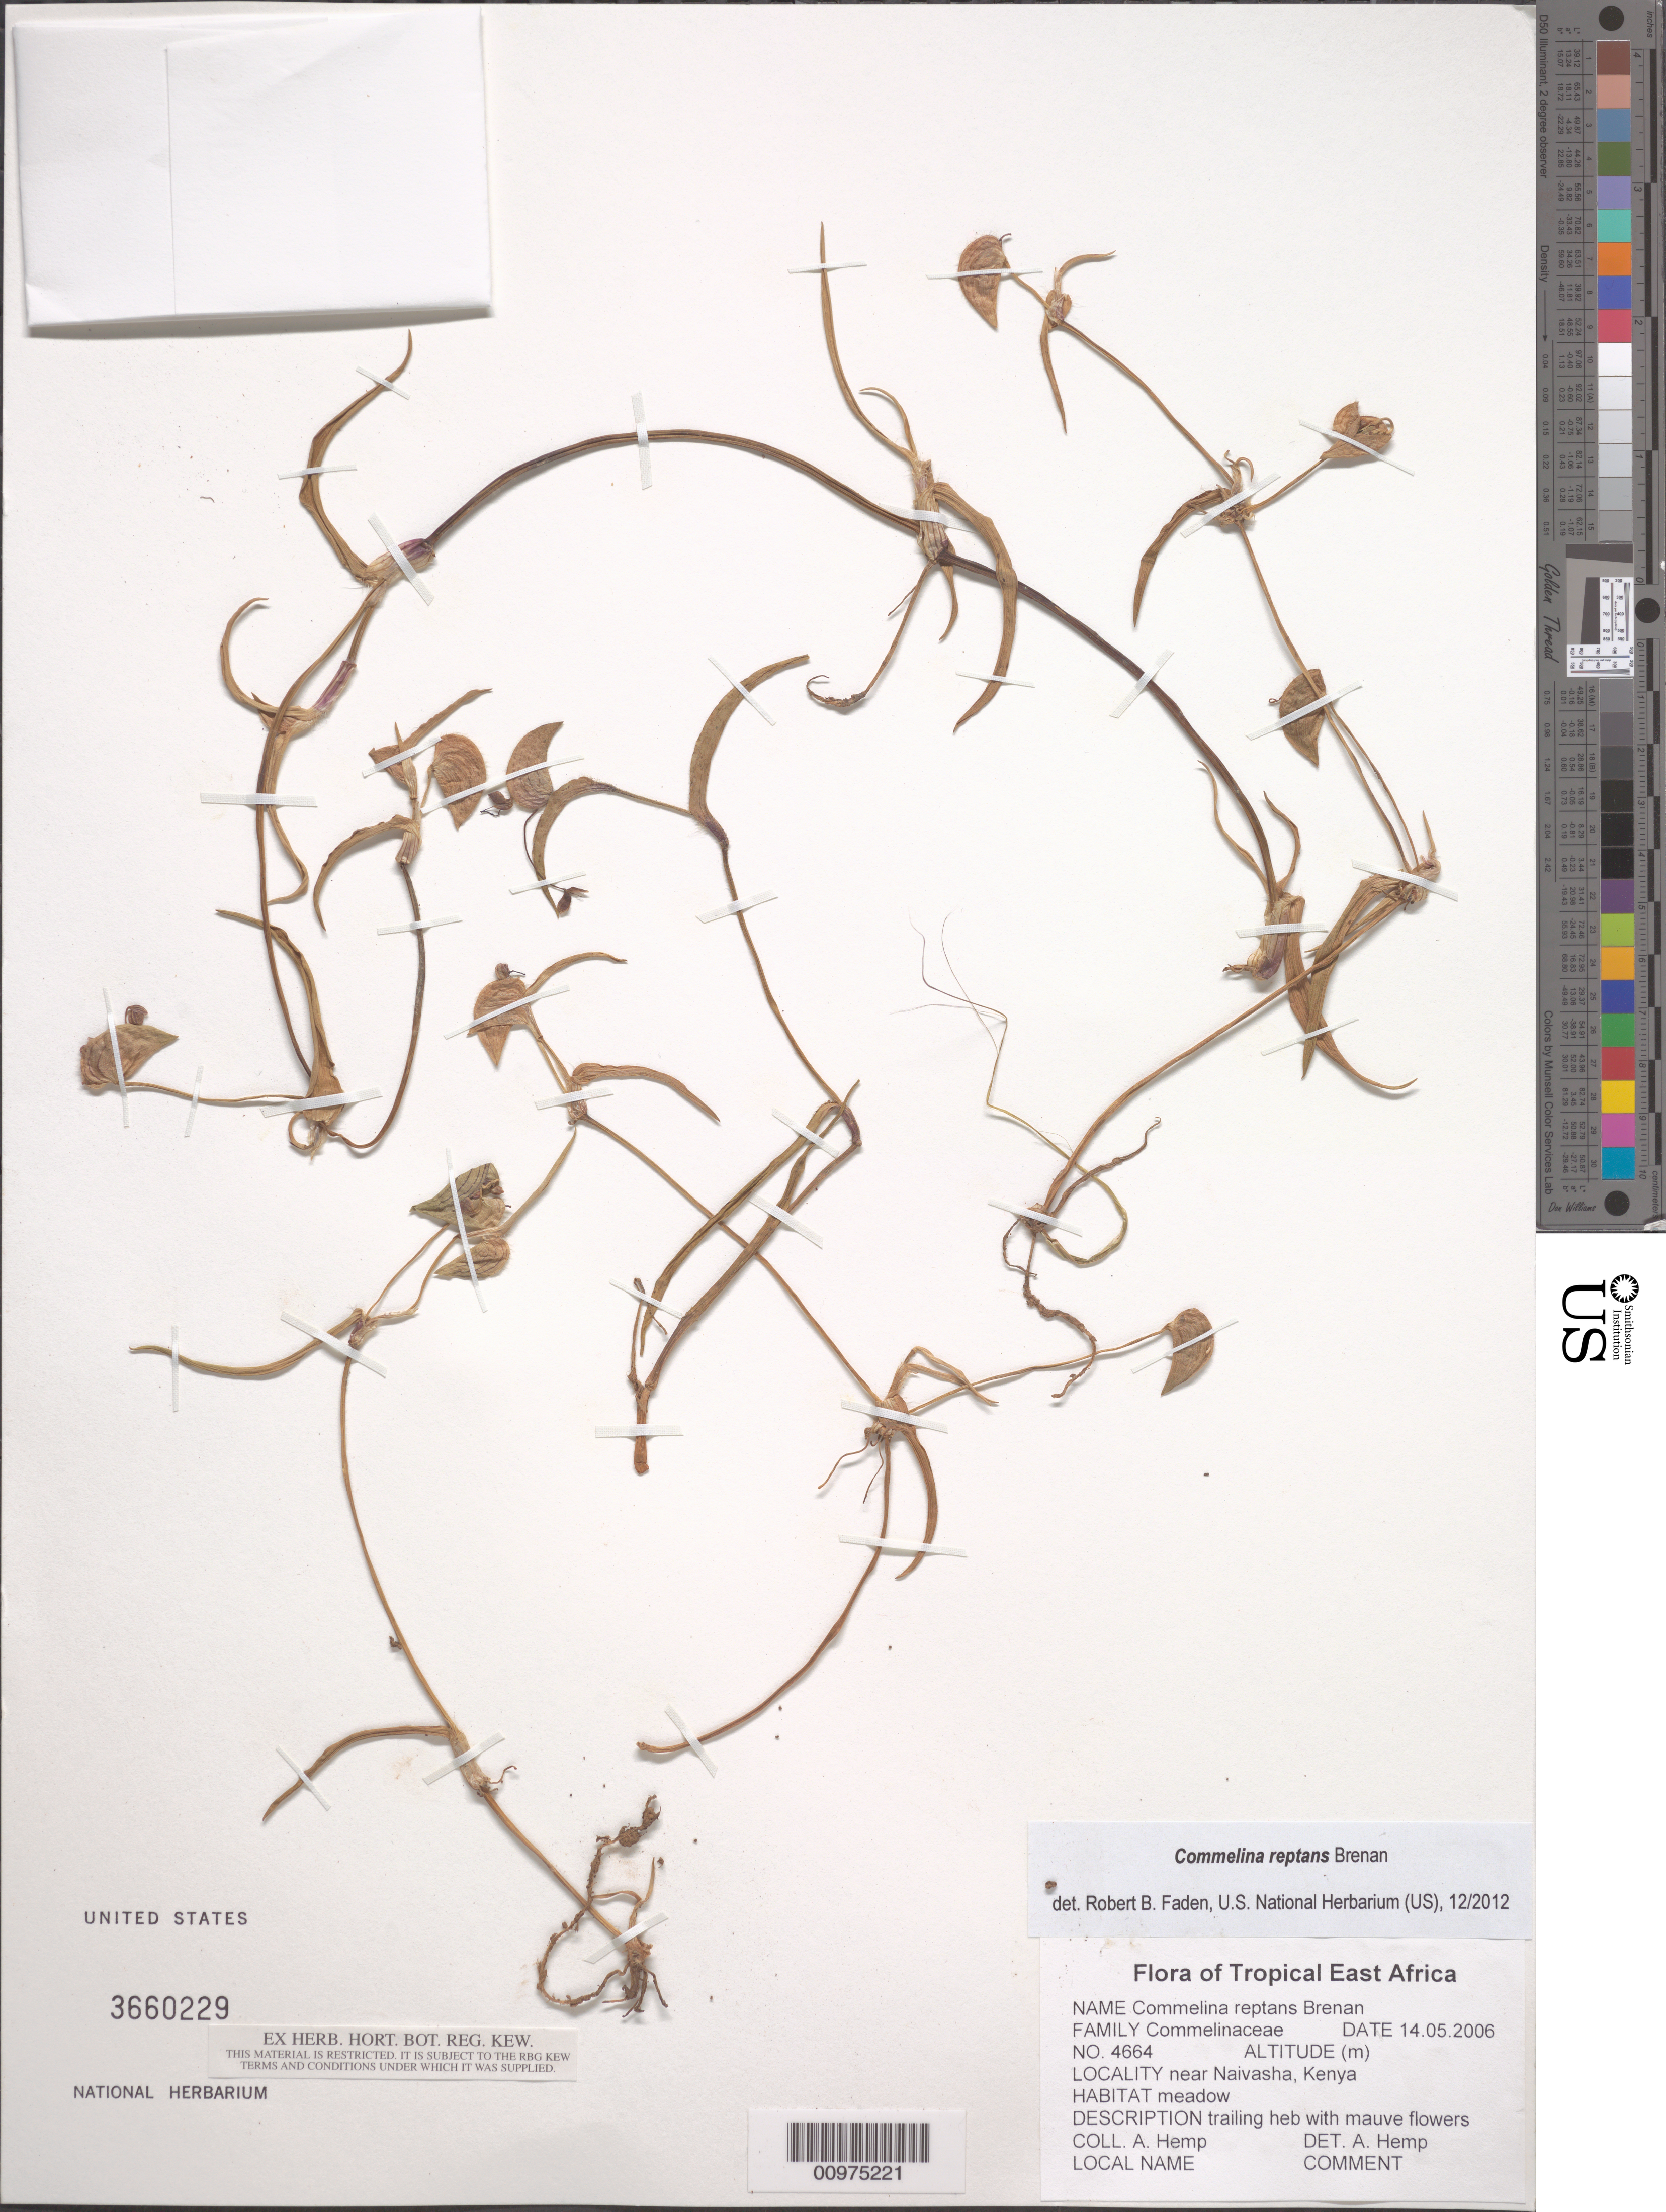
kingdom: Plantae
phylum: Tracheophyta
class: Liliopsida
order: Commelinales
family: Commelinaceae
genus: Commelina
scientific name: Commelina reptans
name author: Brenan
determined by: Faden, Robert B., (US), Smithsonian Institution - National Museum of Natural History (UNITED STATES)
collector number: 4664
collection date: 2006-05-14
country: Kenya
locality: near Naivasha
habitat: Meadow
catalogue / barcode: US 3660229